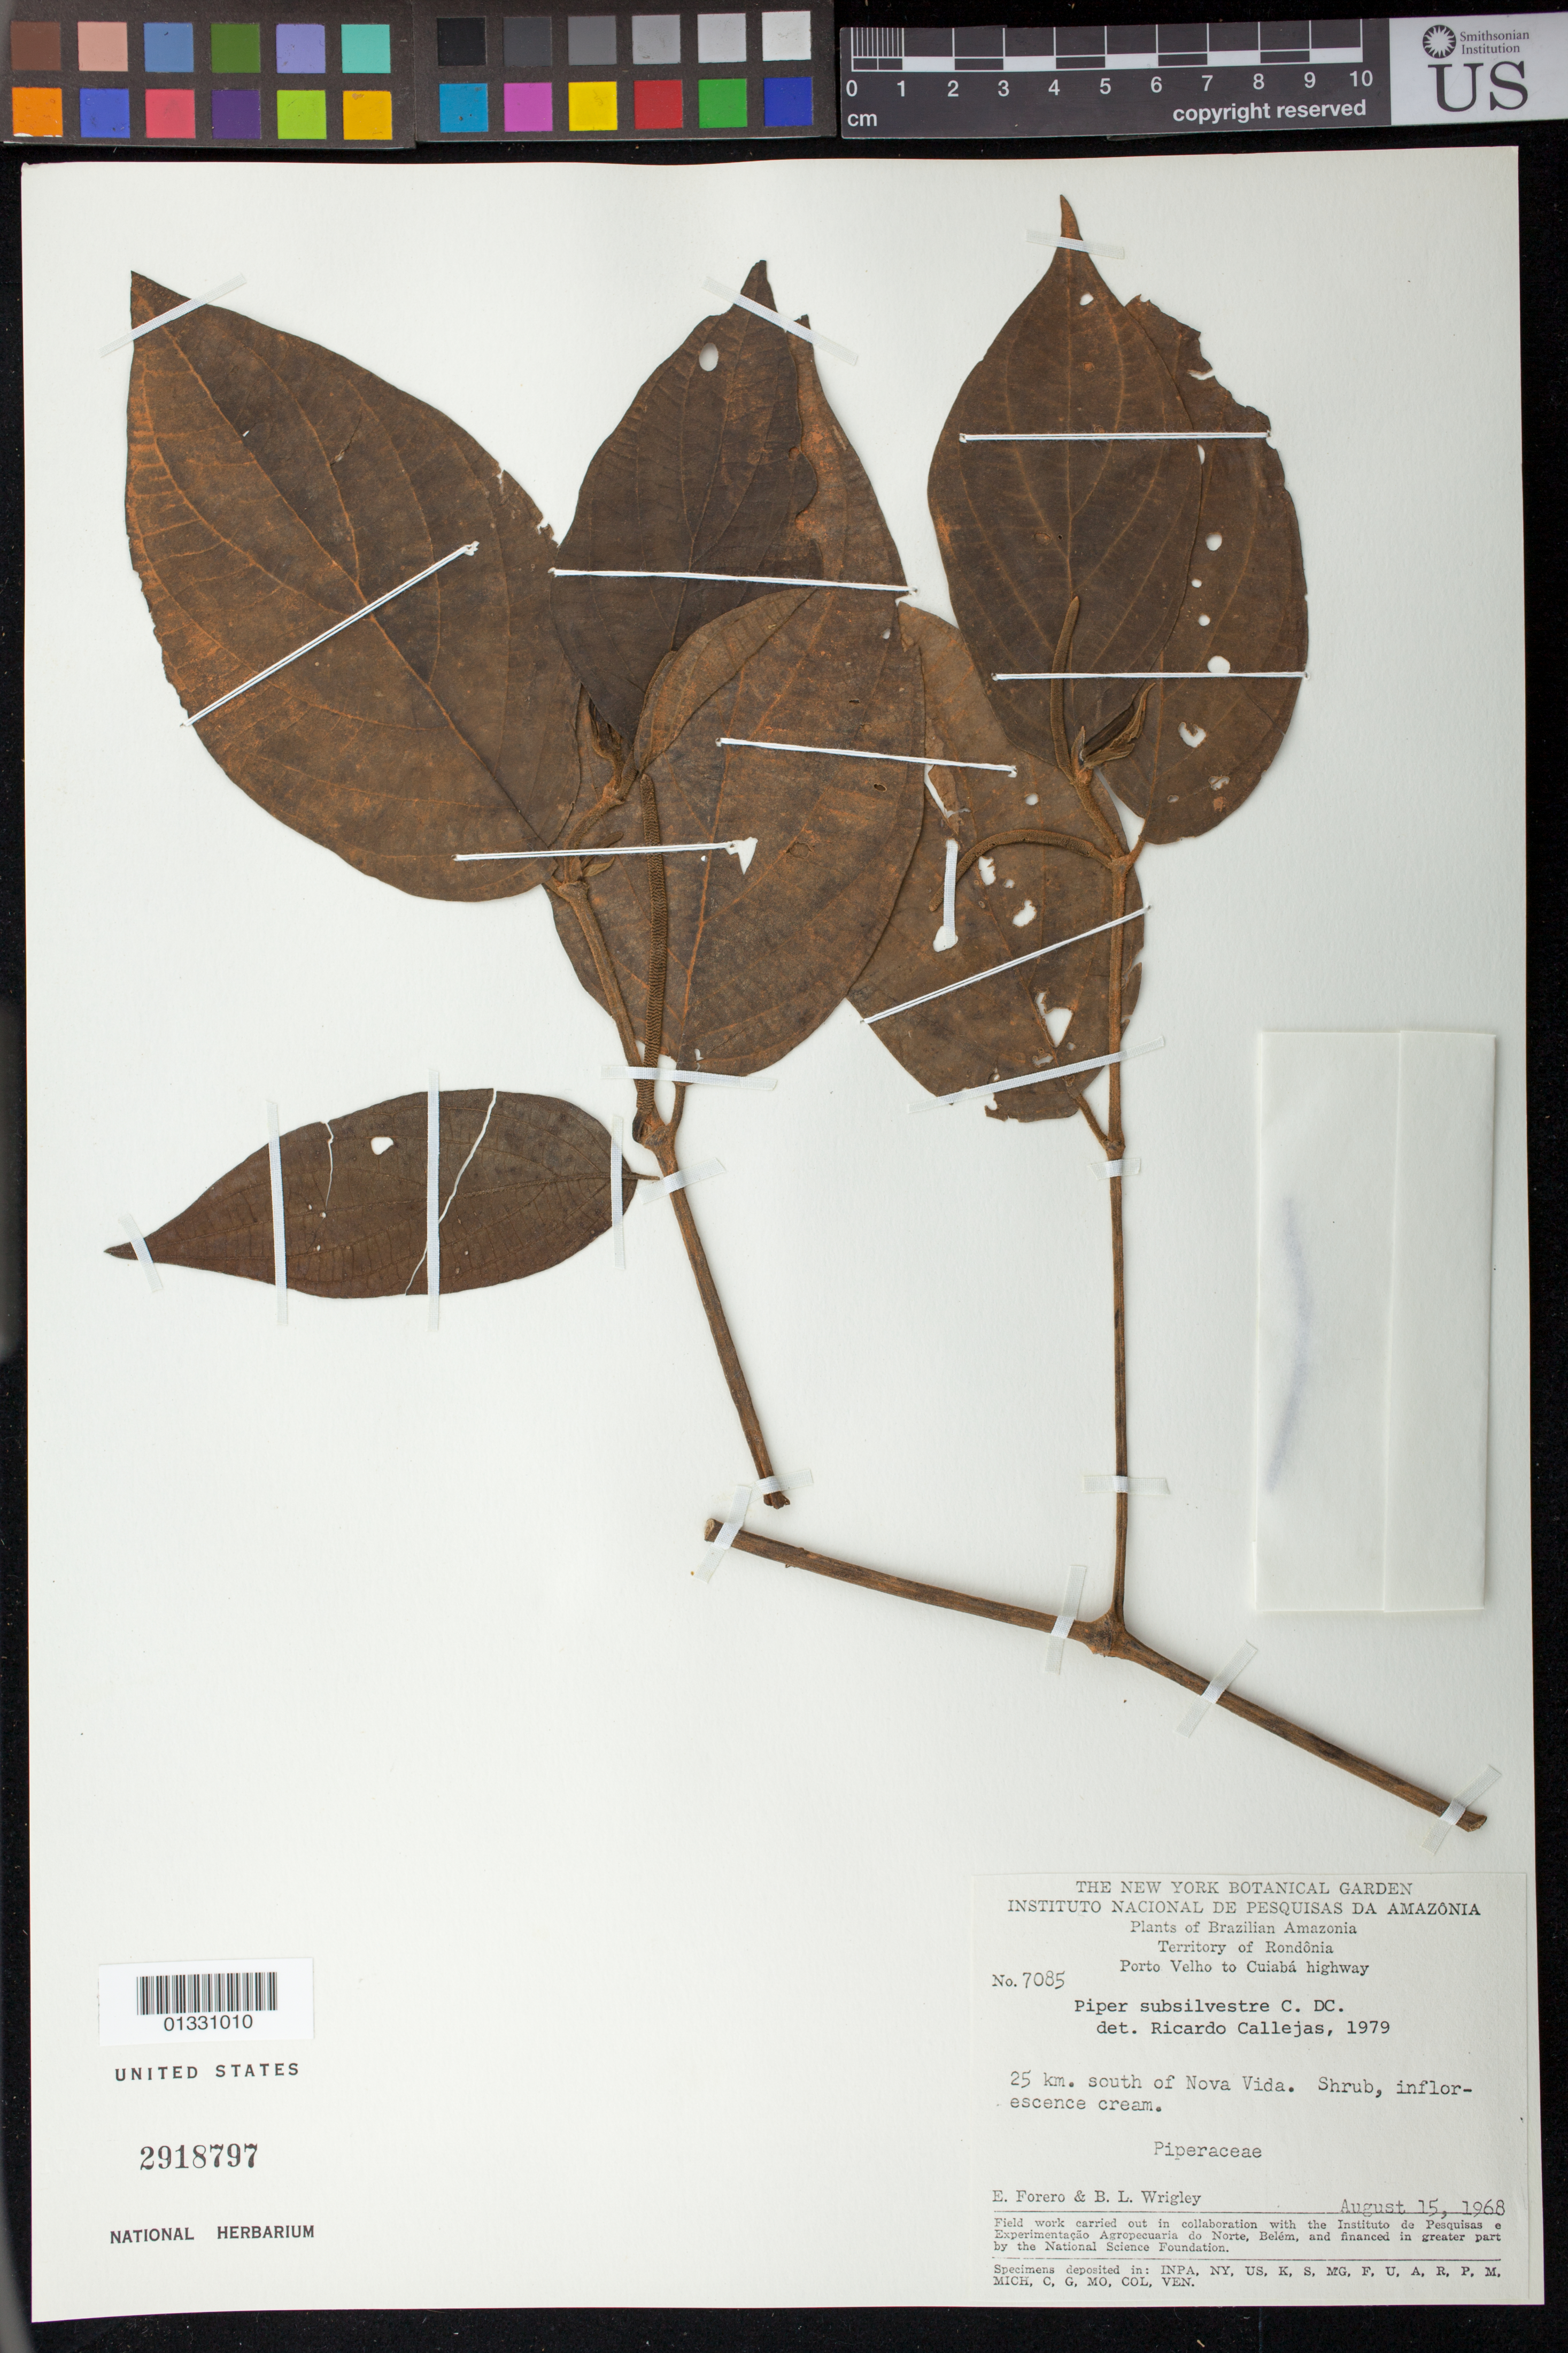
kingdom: Plantae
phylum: Tracheophyta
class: Magnoliopsida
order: Piperales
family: Piperaceae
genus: Piper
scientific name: Piper subsilvestre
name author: C. DC.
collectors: E. Forero & B. L. Wrigley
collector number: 7085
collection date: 1968-08-15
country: Brazil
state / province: Rondônia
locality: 25 Km south of Nova Vida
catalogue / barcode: US 2918797